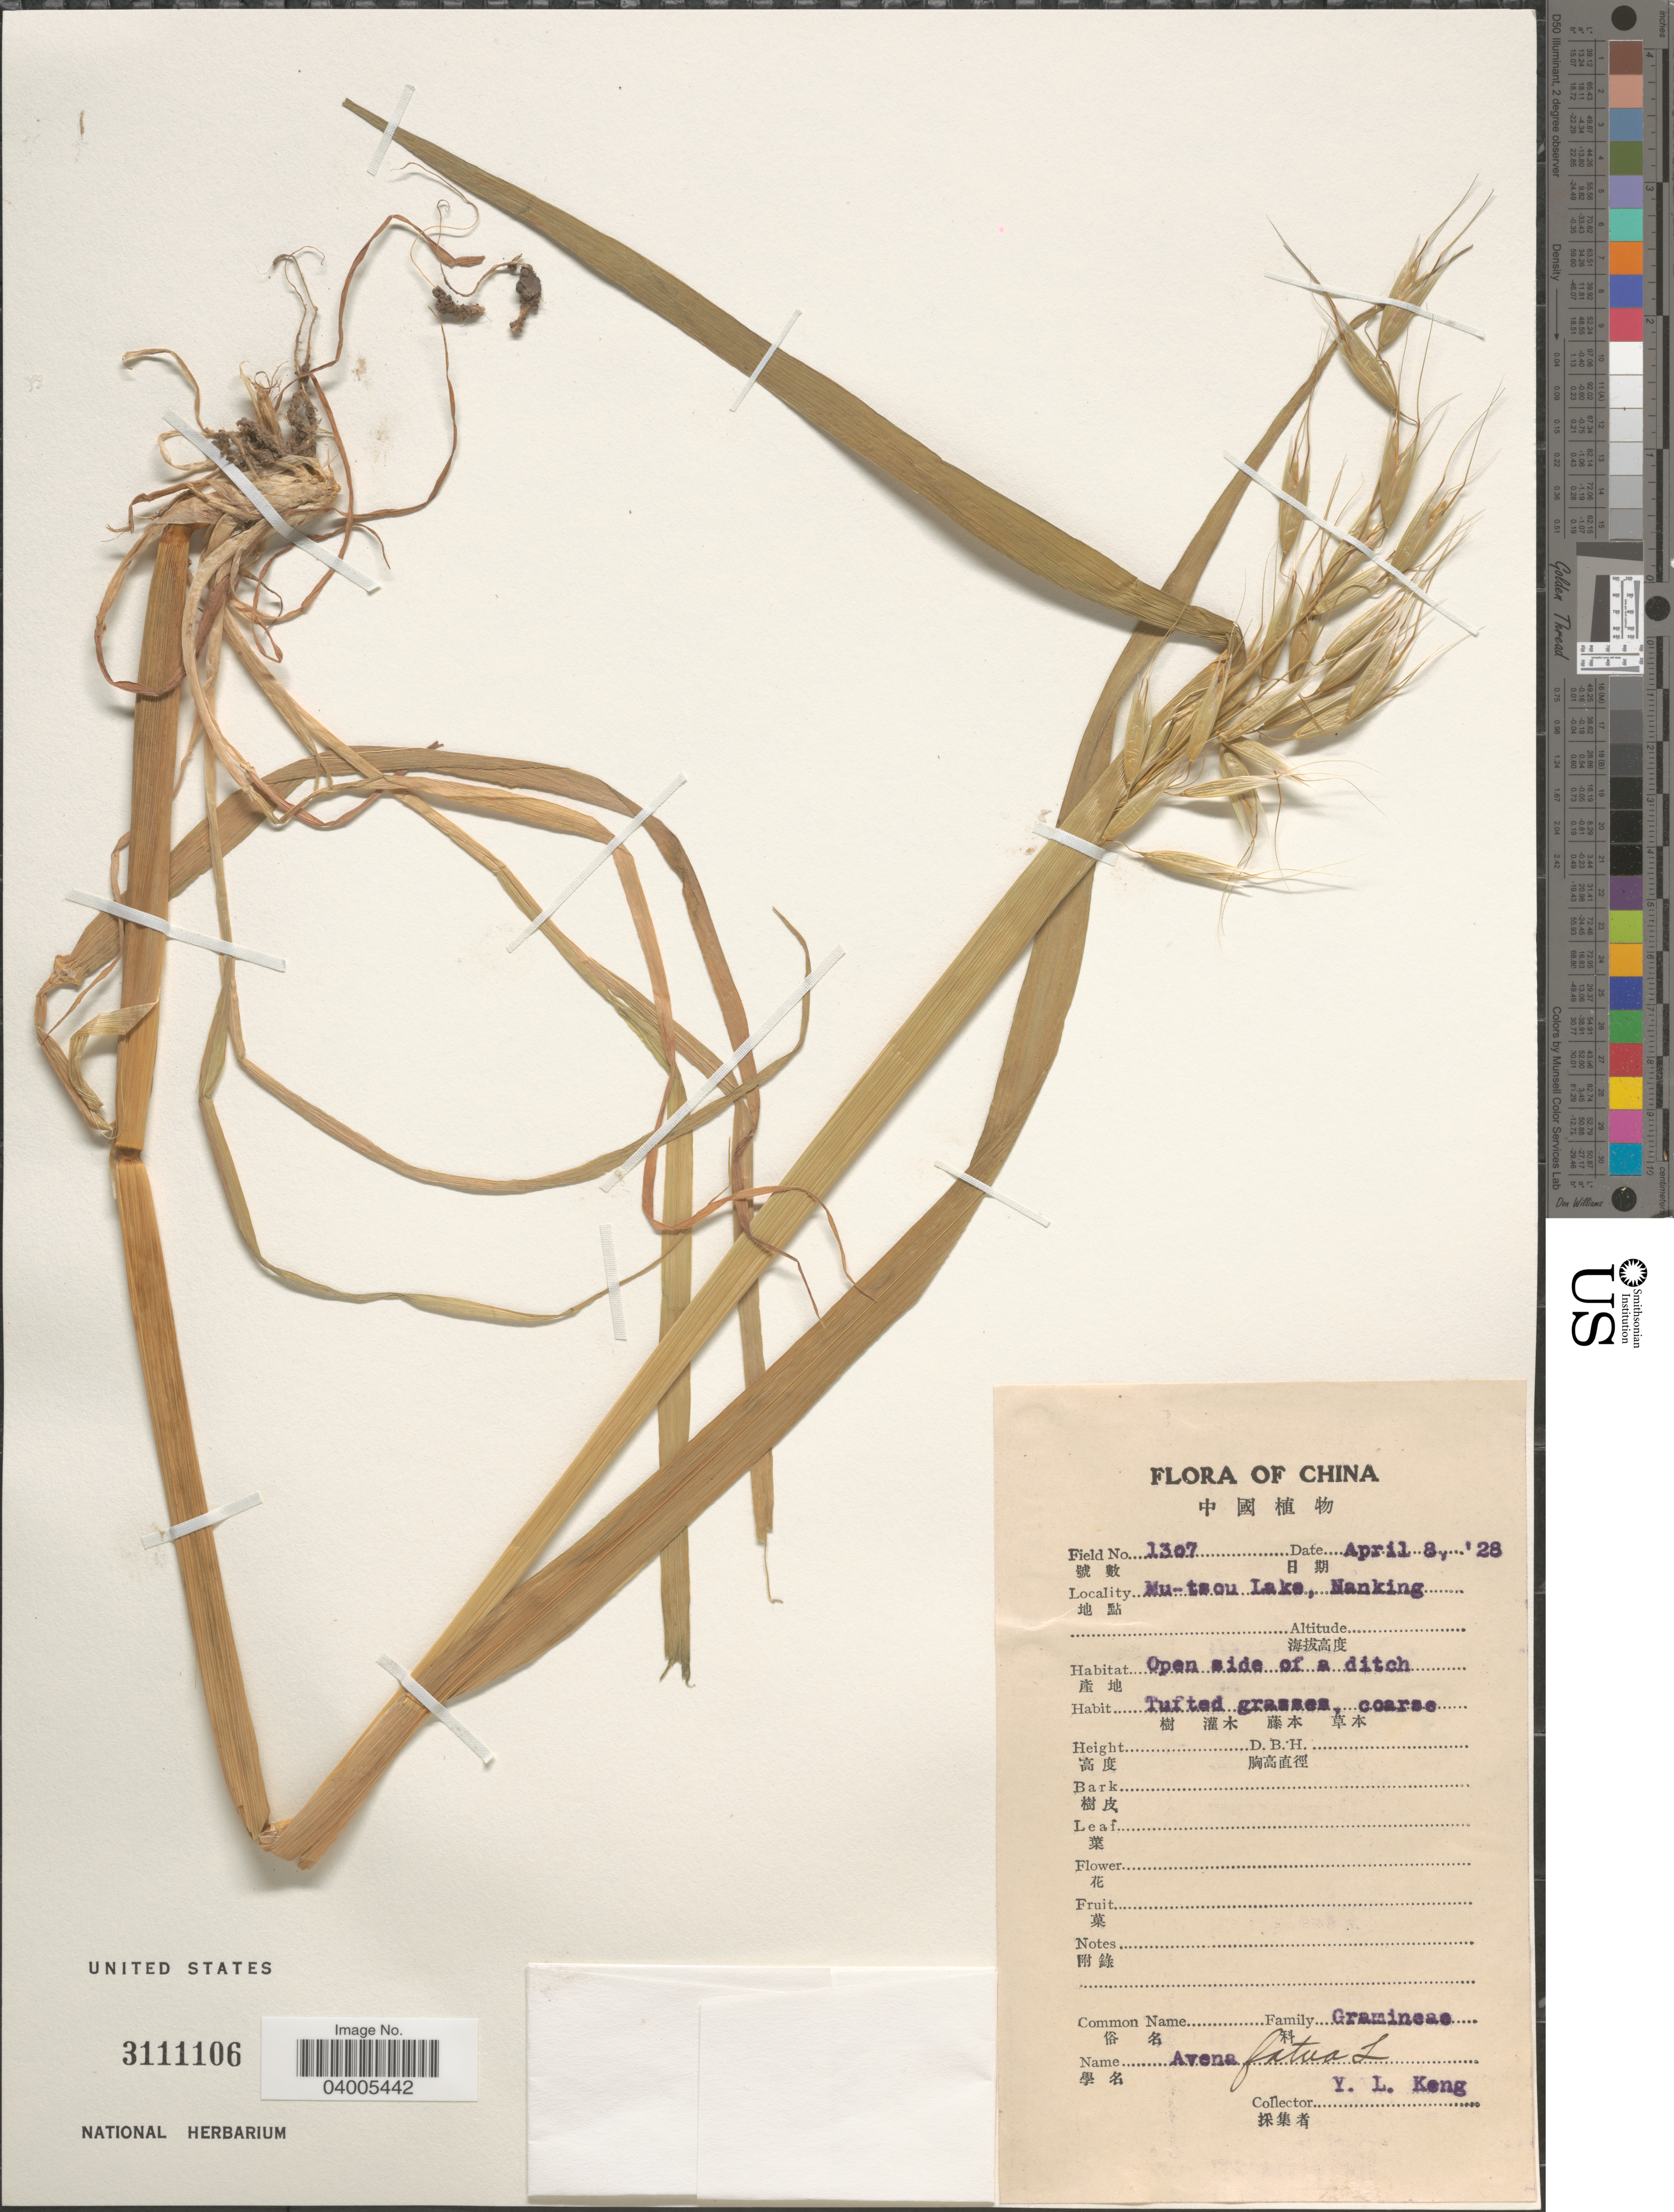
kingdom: Plantae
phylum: Tracheophyta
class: Liliopsida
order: Poales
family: Poaceae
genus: Avena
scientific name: Avena fatua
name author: L.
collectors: Y. L. Keng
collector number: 1307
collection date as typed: Transcribed d/m/y: 8/4/28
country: China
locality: Mu-tsou Lake, Nanking.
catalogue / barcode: US 3111106